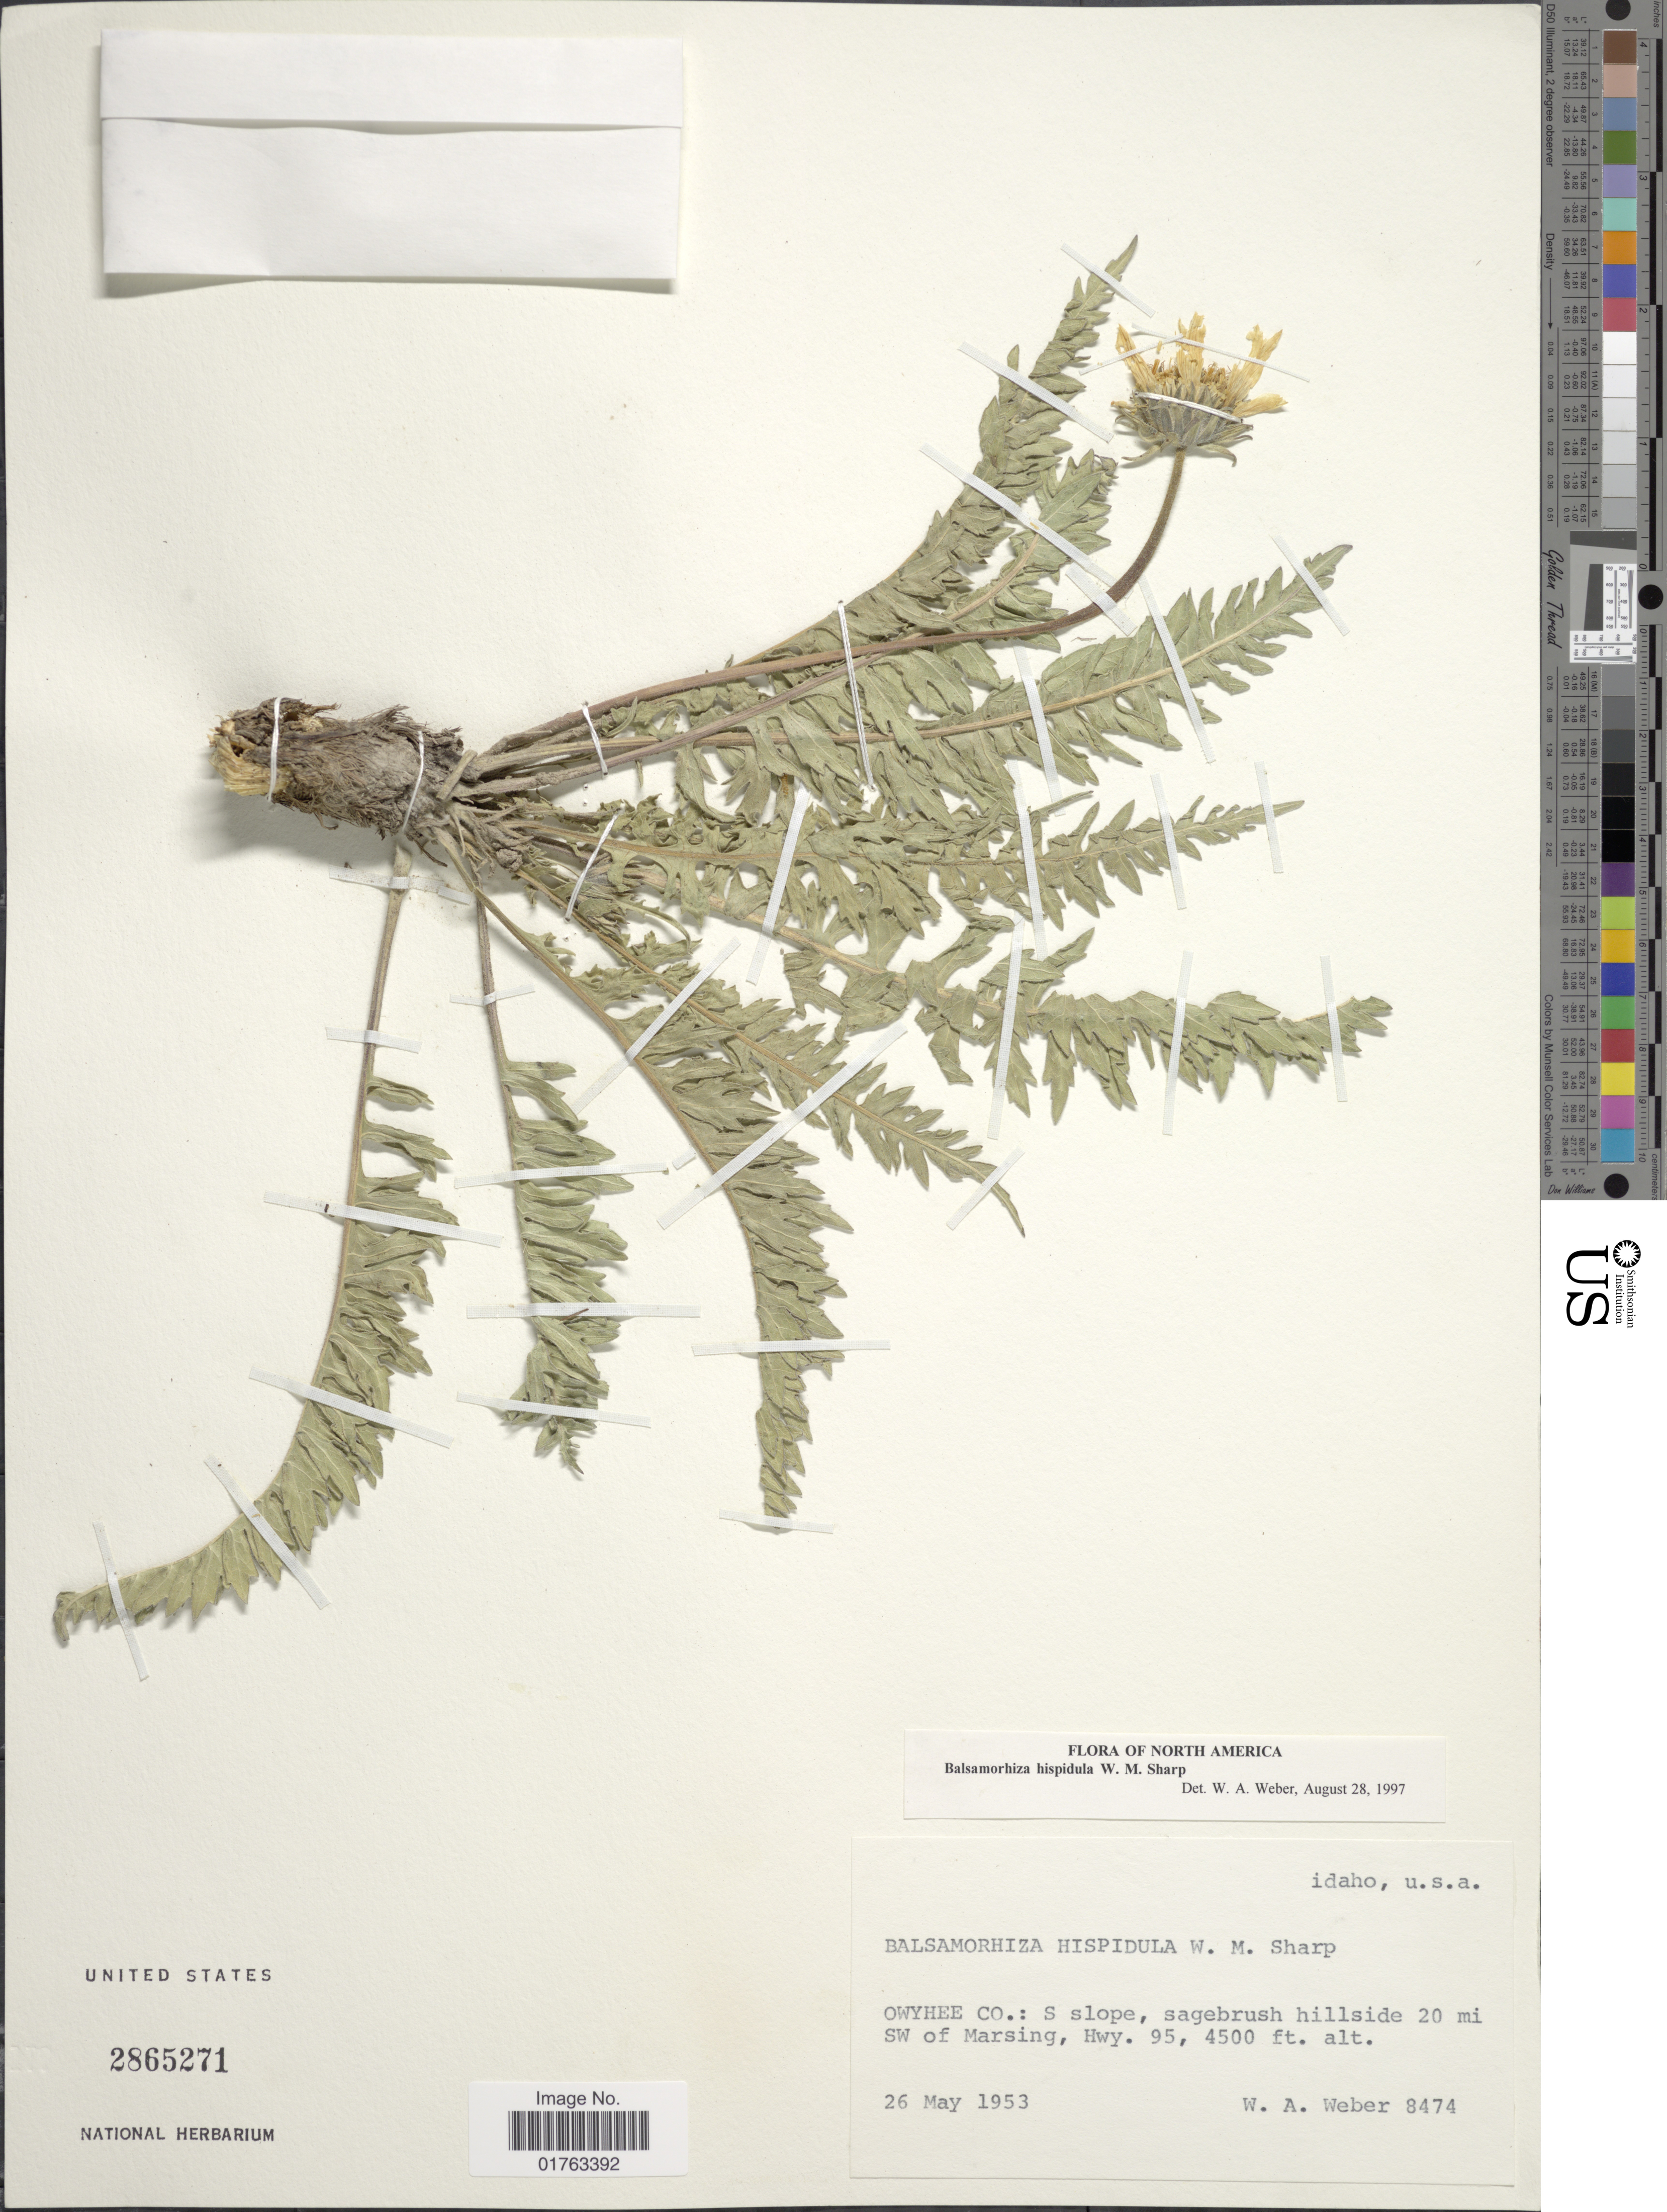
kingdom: Plantae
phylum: Tracheophyta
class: Magnoliopsida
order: Asterales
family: Asteraceae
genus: Balsamorhiza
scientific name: Balsamorhiza hispidula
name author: W.M. Sharp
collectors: W. A. Weber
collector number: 8474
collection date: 1953-05-26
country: United States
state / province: Idaho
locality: Owyhee Co.: S slope, sagebrush hillside 20 mi SW of Marsing, Hwy. 95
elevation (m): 1372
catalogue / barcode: US 2865271